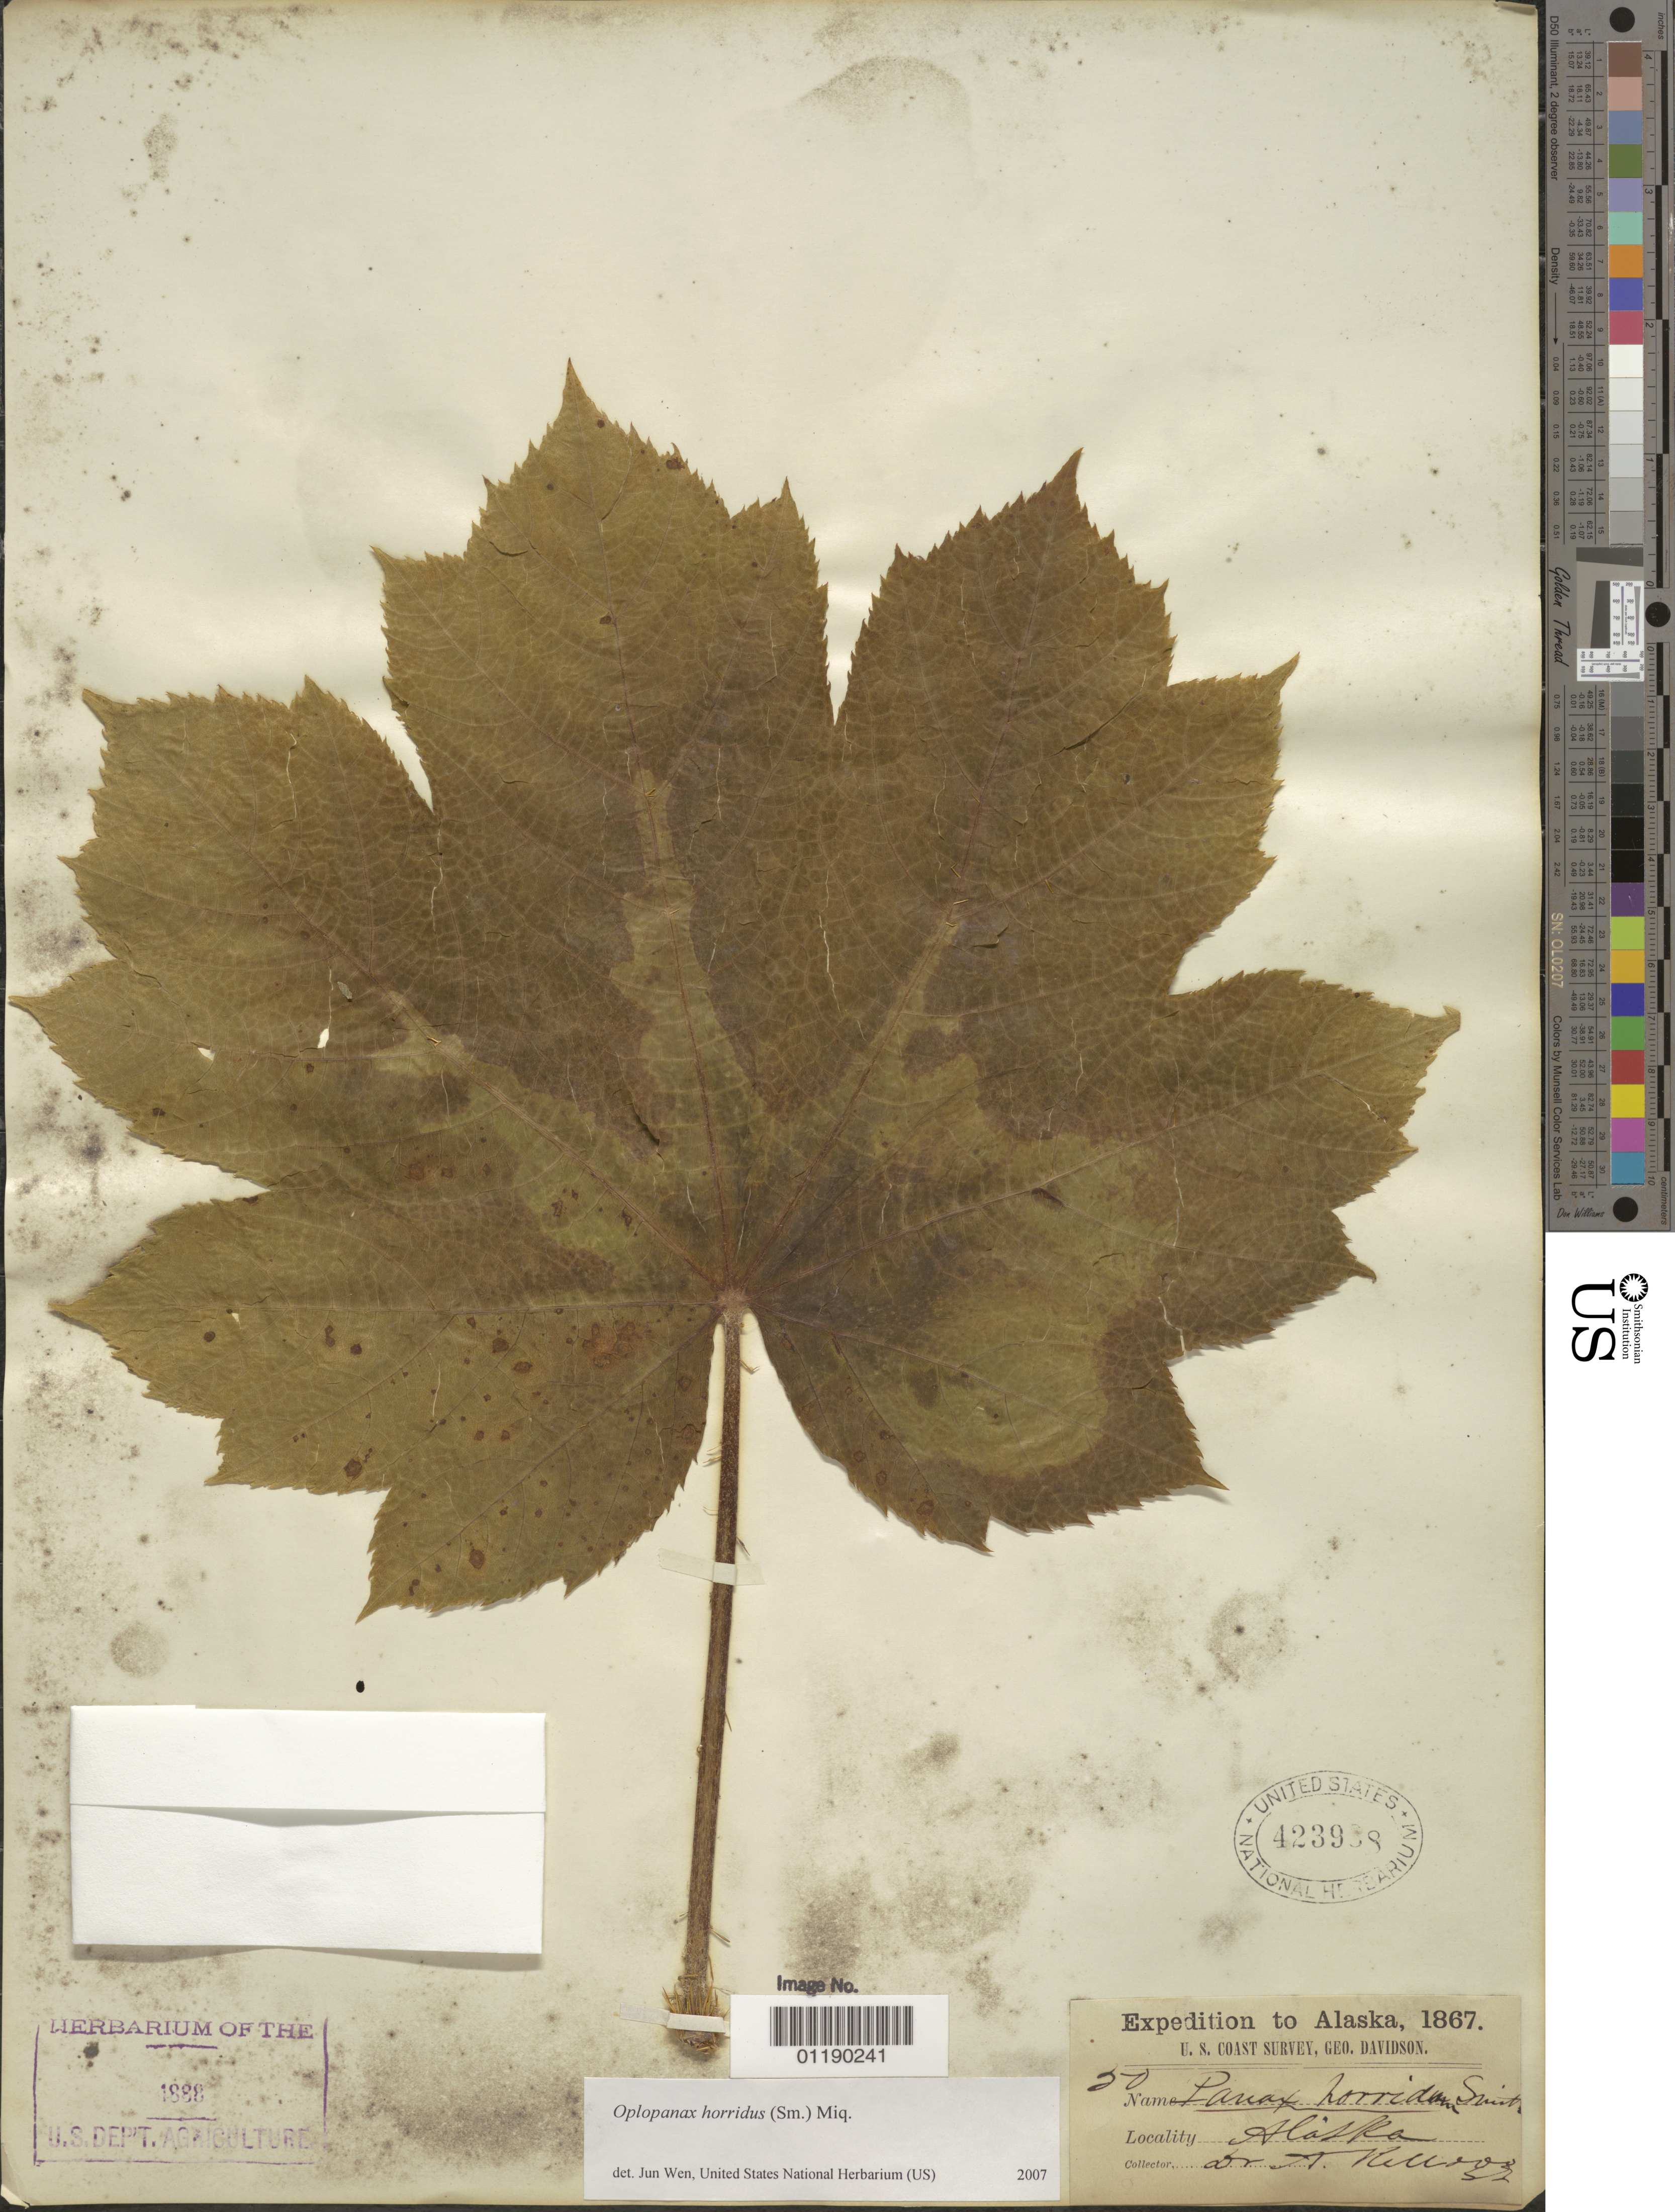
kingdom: Plantae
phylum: Tracheophyta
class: Magnoliopsida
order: Apiales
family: Araliaceae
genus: Oplopanax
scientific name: Oplopanax horridus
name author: (Sm.) Miq.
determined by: Wen, Jun, (BOT), Smithsonian Institution - National Museum of Natural History (UNITED STATES)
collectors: A. Kellogg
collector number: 50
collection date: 1867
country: United States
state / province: Alaska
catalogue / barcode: US 423938